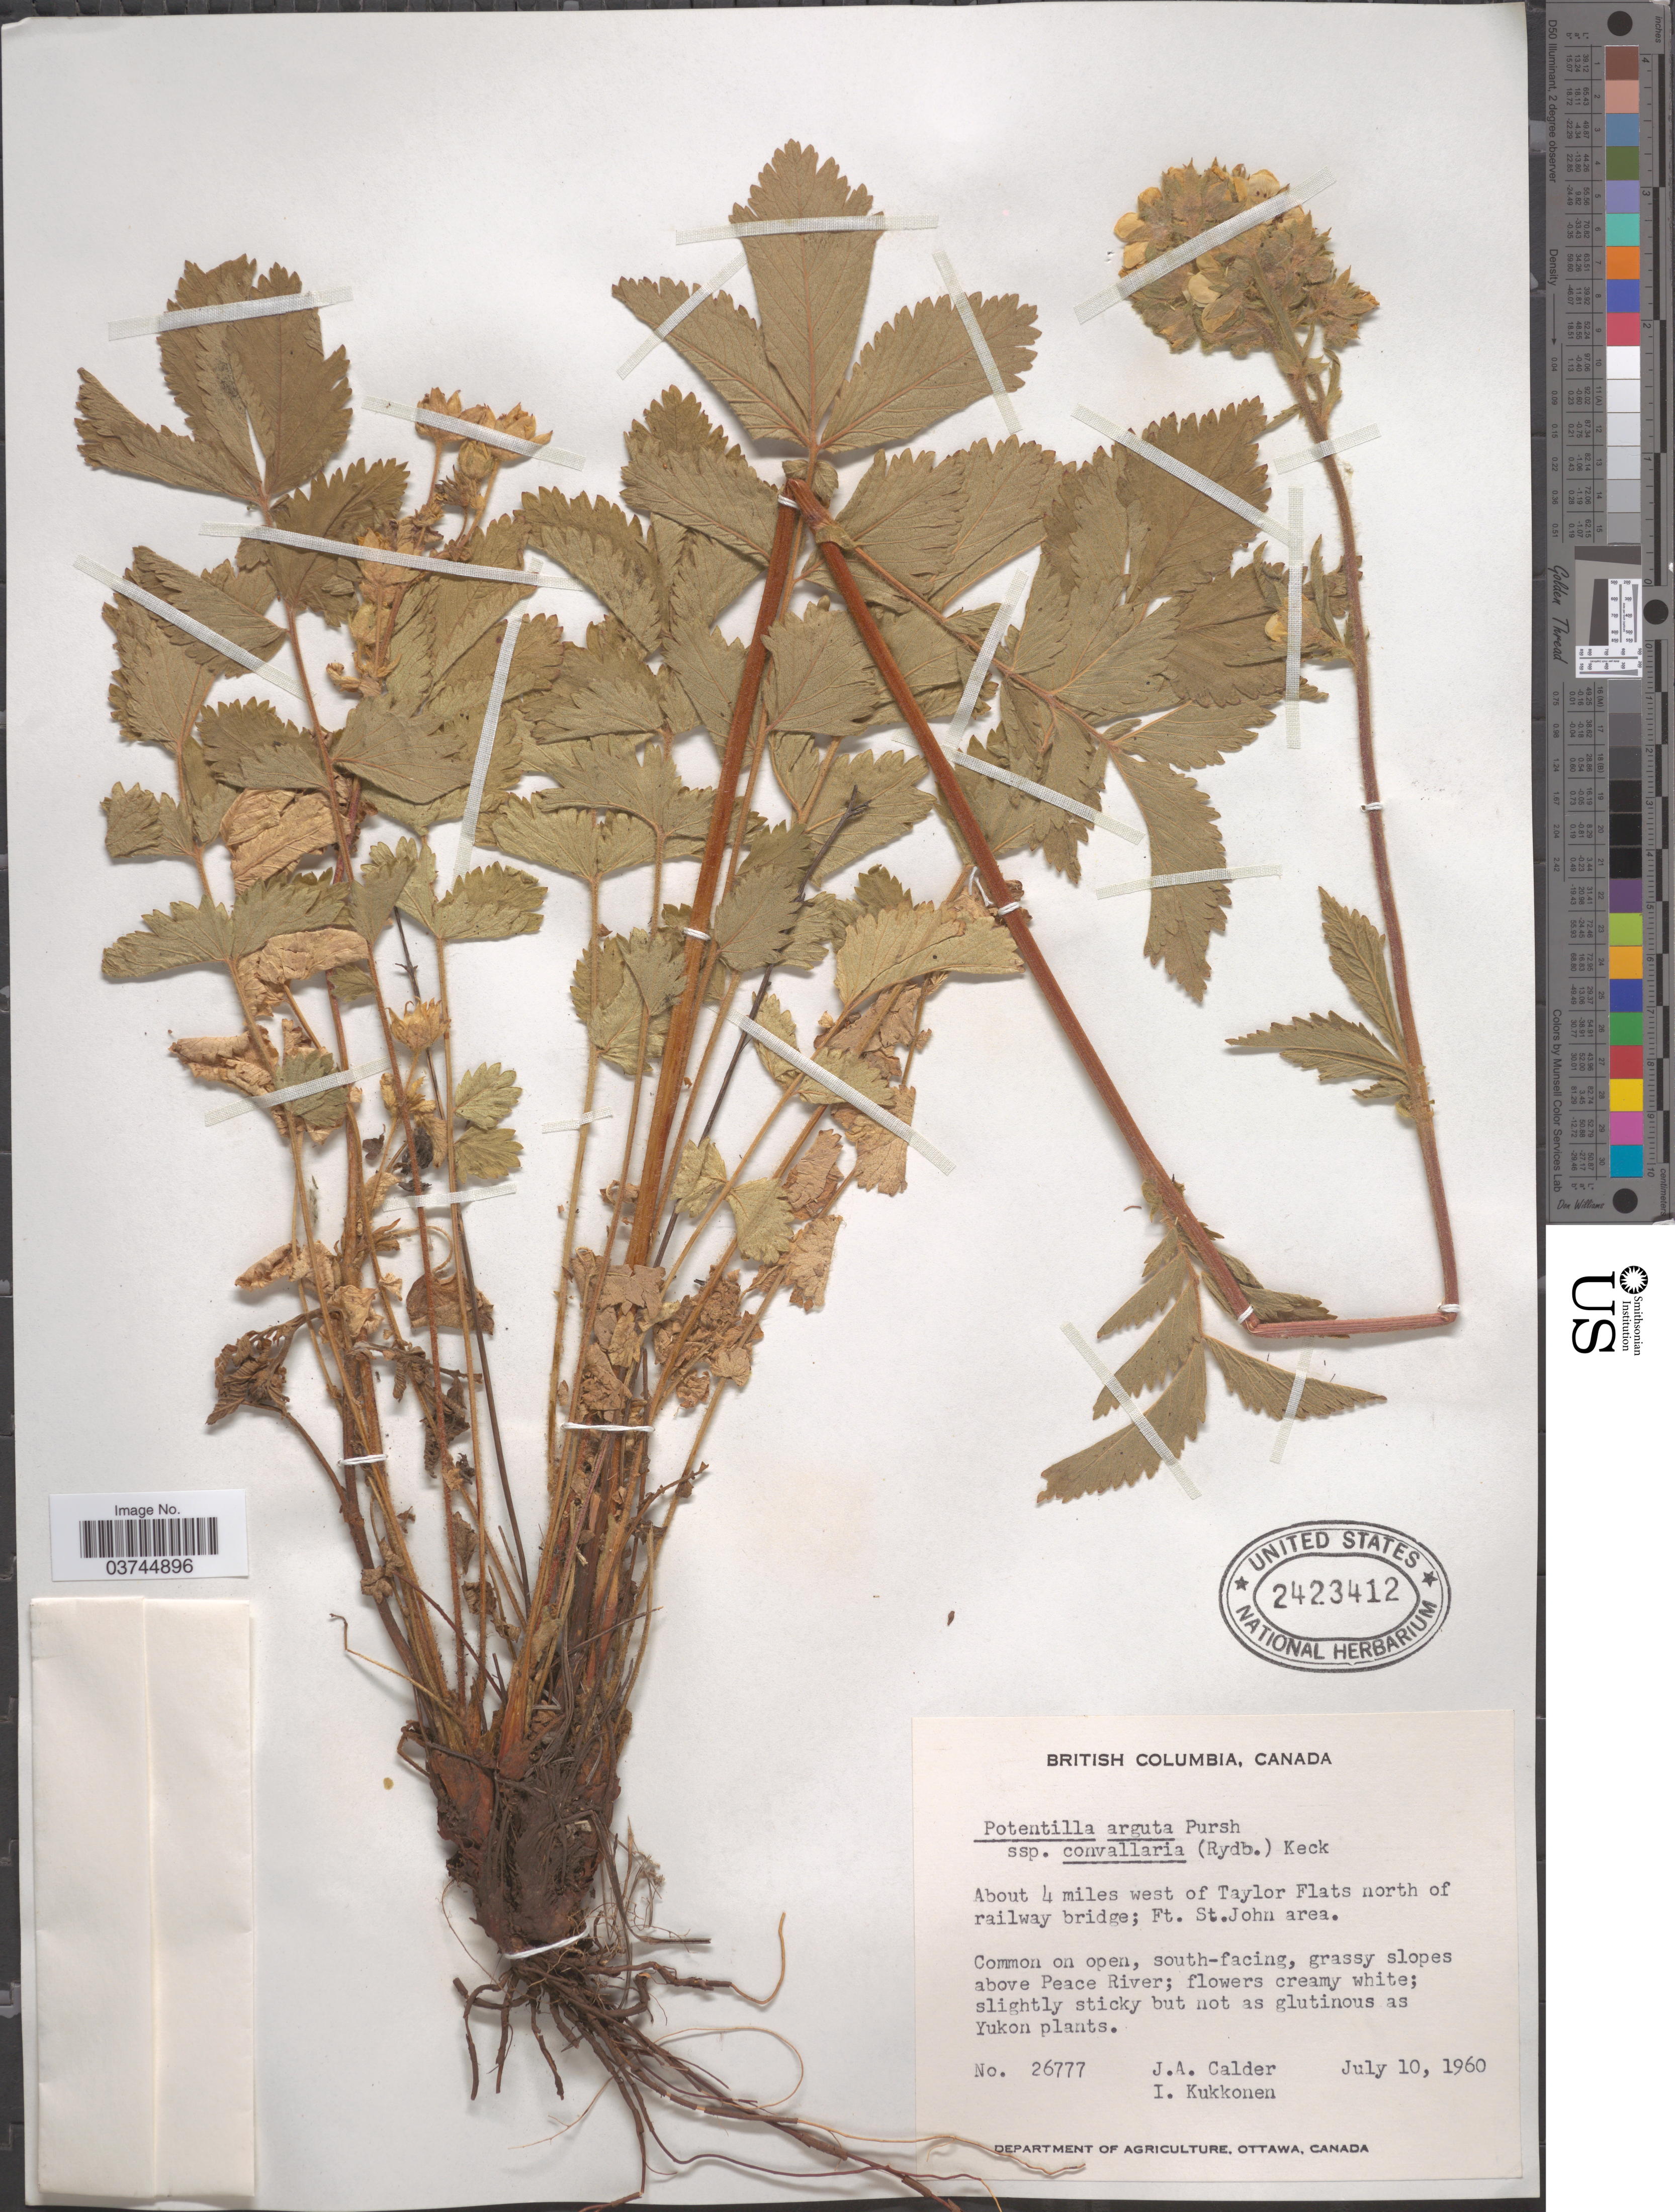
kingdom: Plantae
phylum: Tracheophyta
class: Magnoliopsida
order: Rosales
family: Rosaceae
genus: Drymocallis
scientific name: Drymocallis convallaria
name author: (Rydb.) Rydb.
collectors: J. A. Calder & I. Kukkonen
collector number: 26777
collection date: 1960-07-10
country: Canada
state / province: British Columbia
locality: About 4 miles west of Taylor Flats north of railway bridges; Ft. St. John area. South-facing, grassy slopes above Peace River.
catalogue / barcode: US 2423412